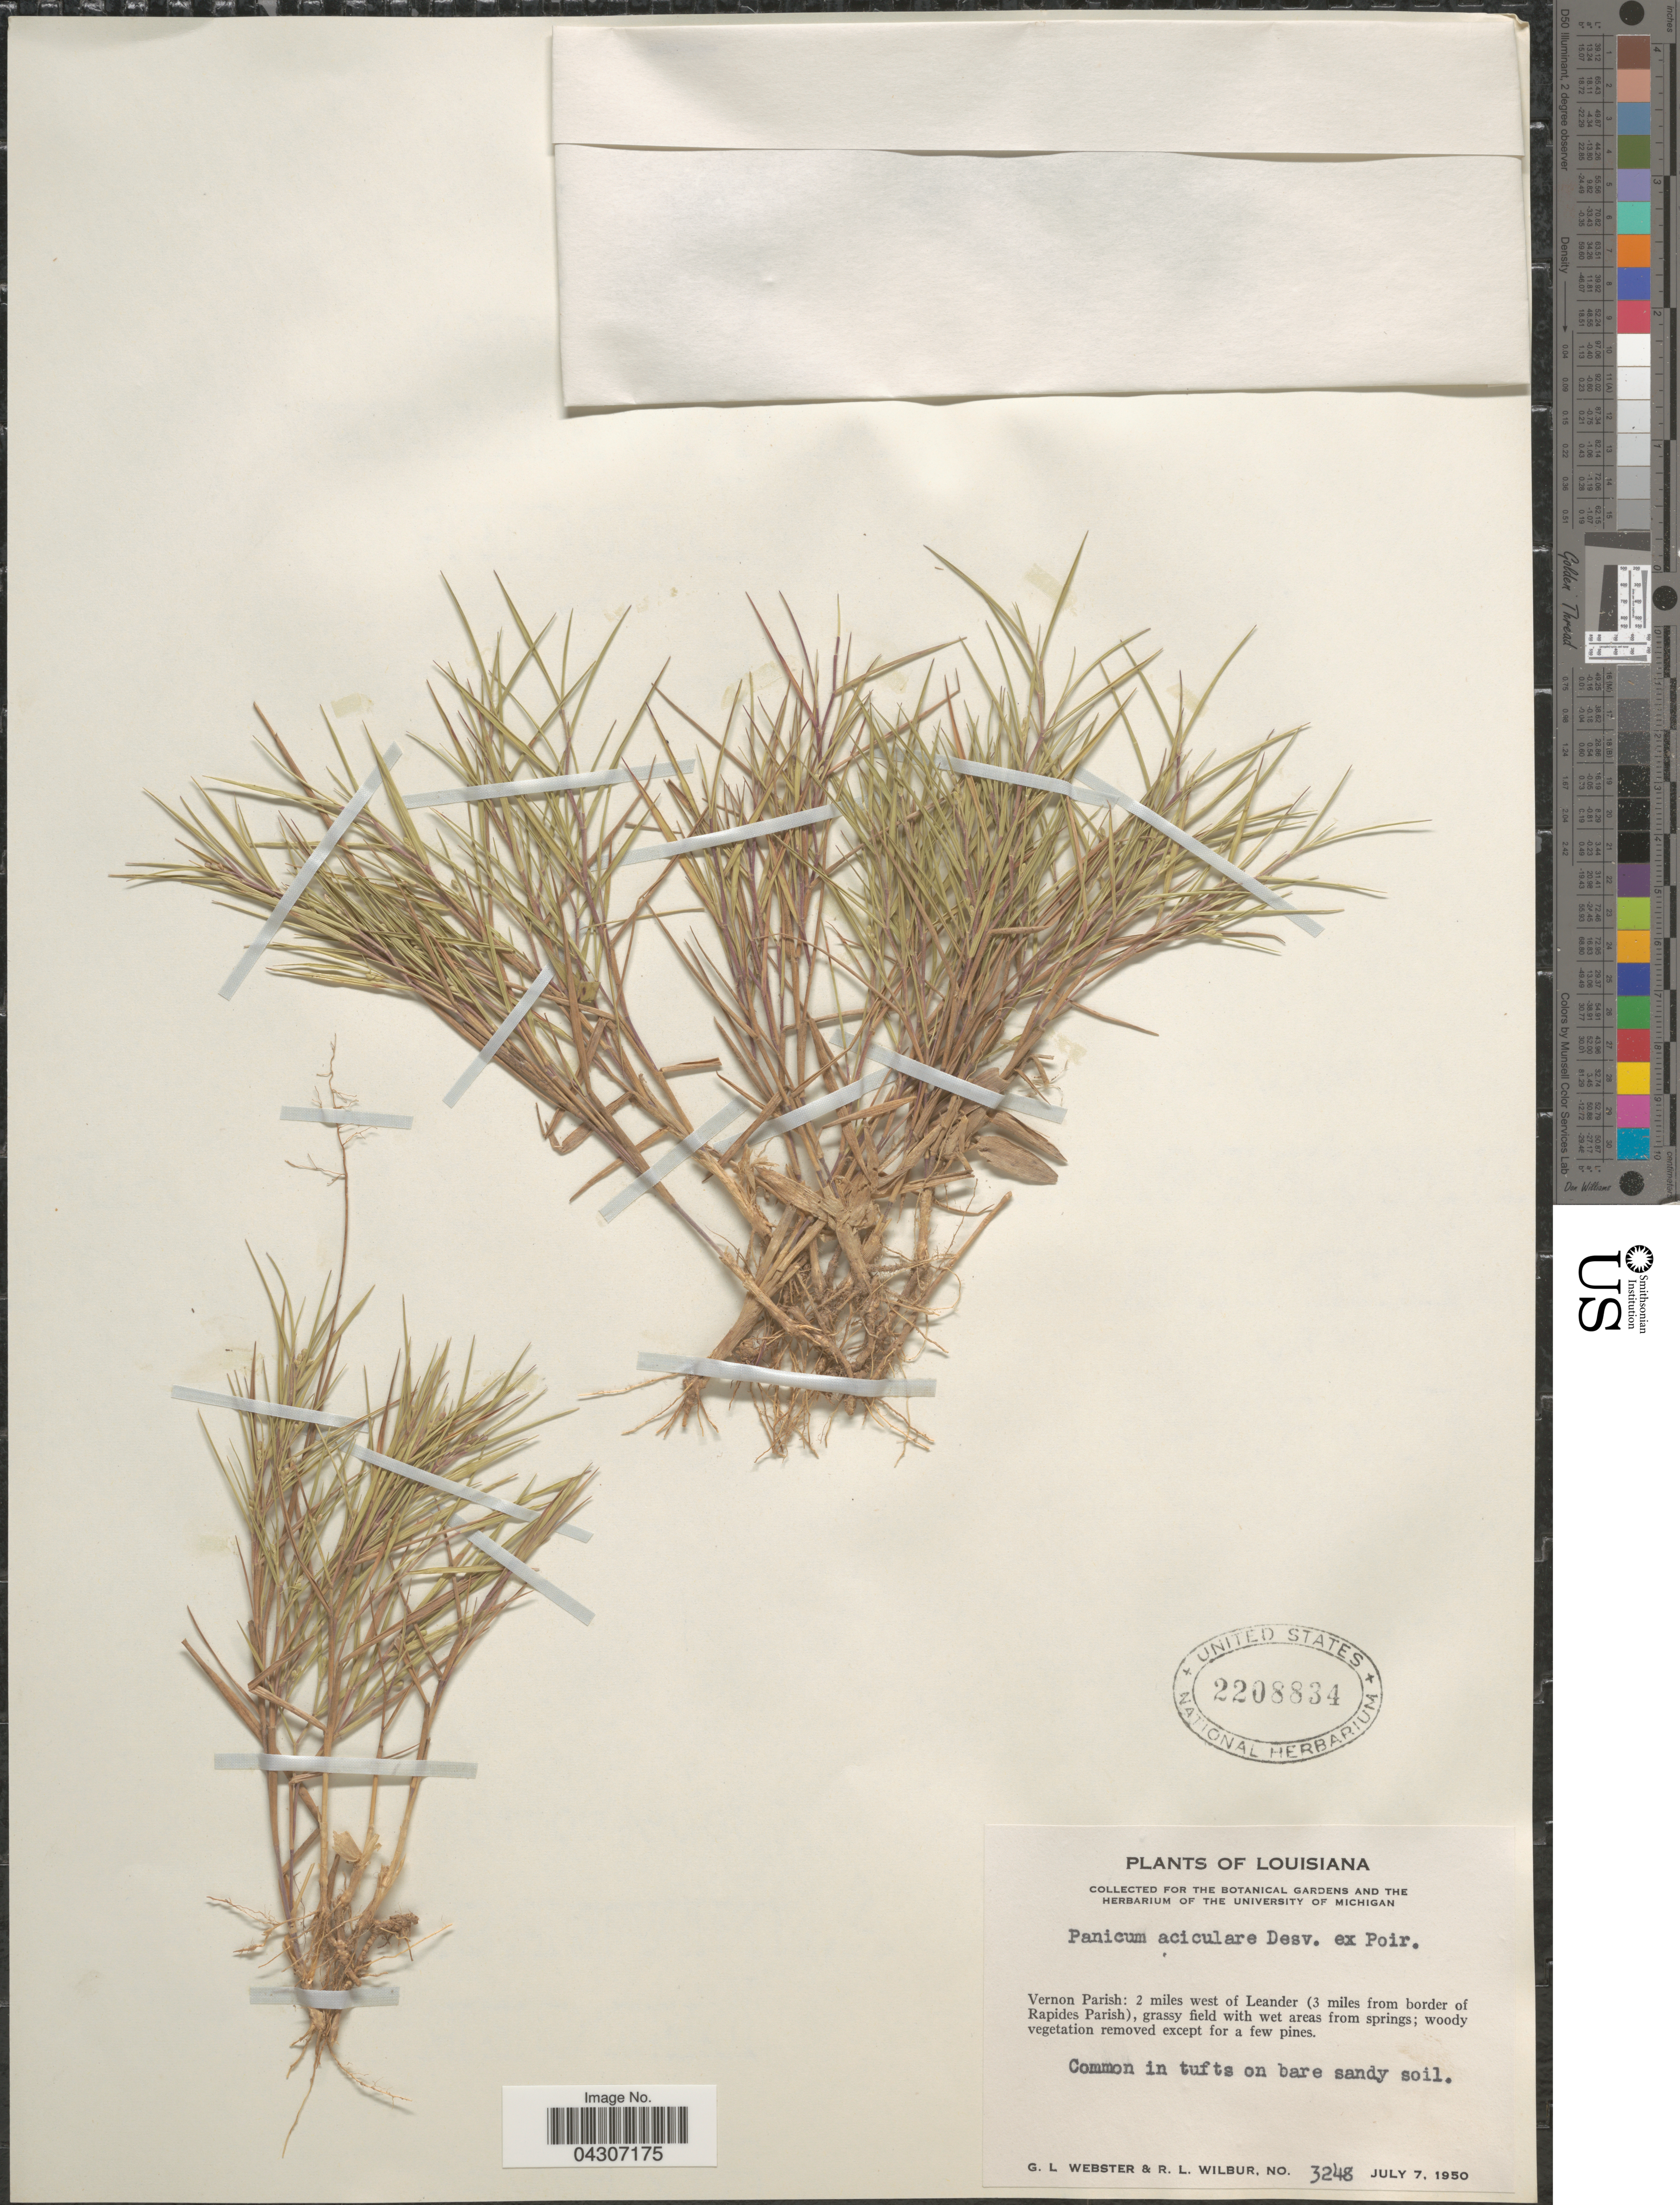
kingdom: Plantae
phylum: Tracheophyta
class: Liliopsida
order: Poales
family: Poaceae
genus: Dichanthelium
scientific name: Dichanthelium aciculare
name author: (Desv. ex Poir.) Gould & C.A. Clark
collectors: G. L. Webster & R. L. Wilbur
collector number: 3248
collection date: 1950-07-07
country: United States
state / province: Louisiana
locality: Vernon Parish: 2 miles west of Leander (3 miles from border of Rapides Parish), grassy field.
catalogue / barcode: US 2208834